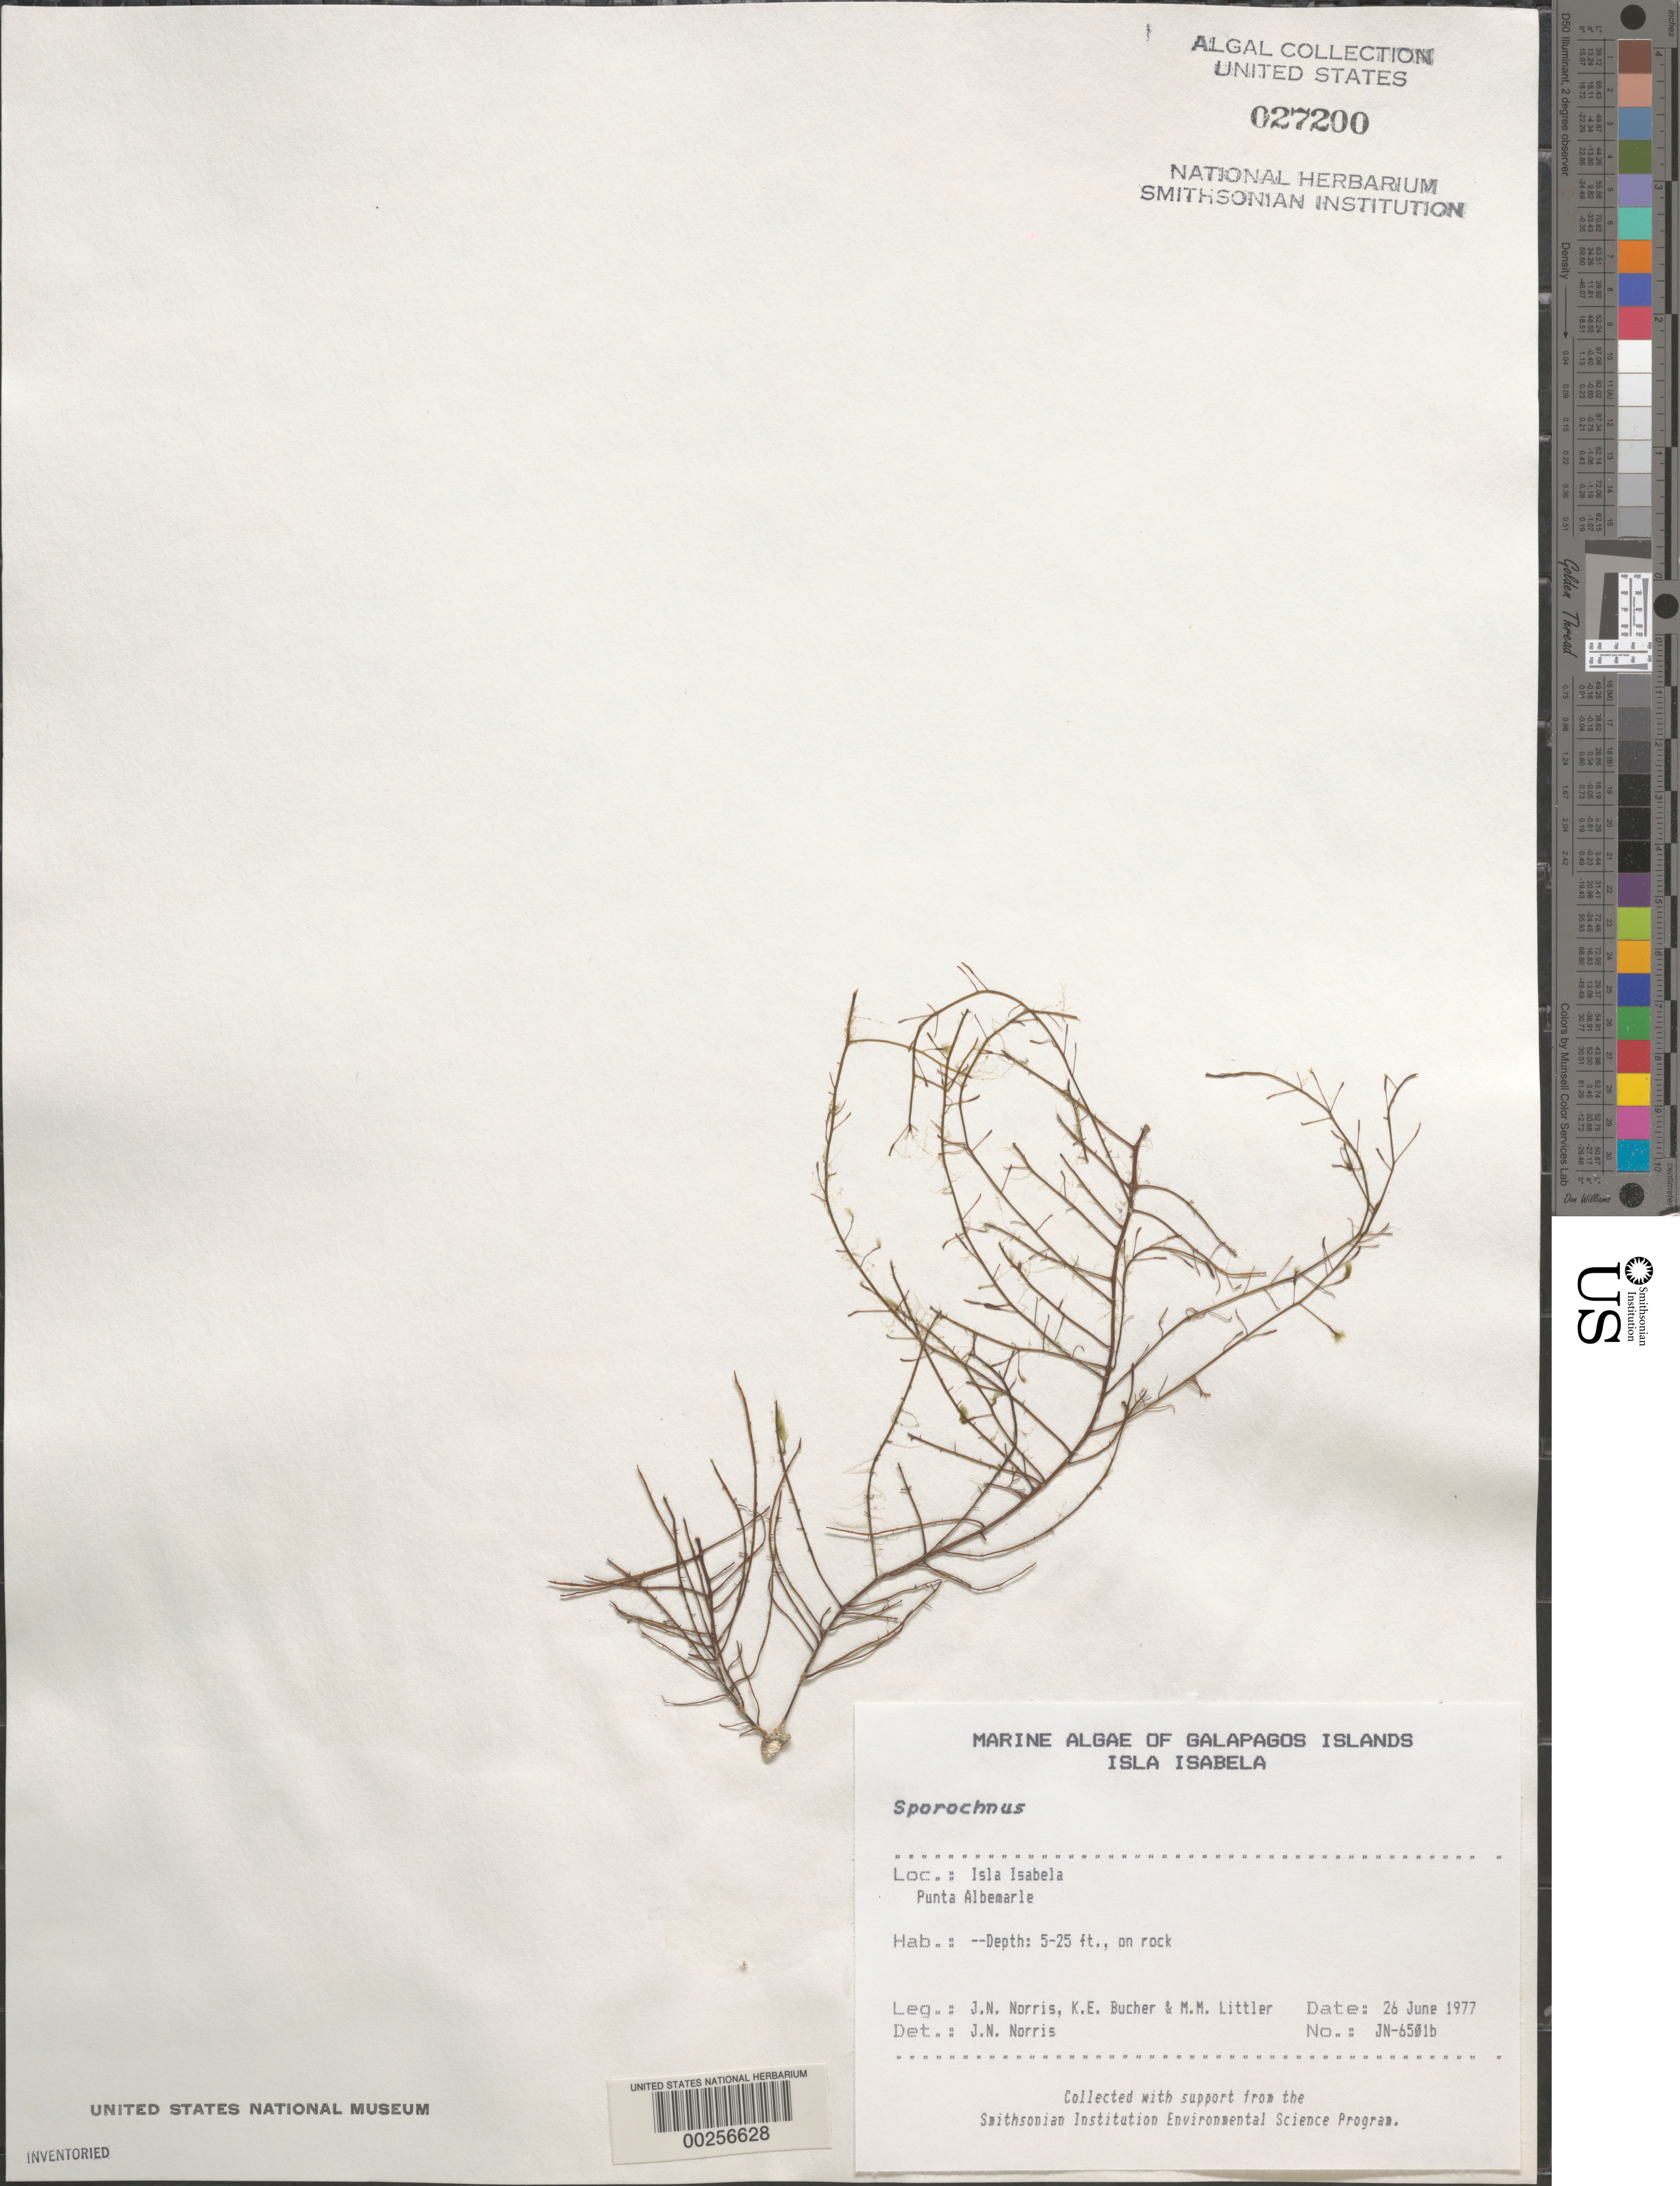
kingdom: Chromista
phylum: Ochrophyta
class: Phaeophyceae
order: Sporochnales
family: Sporochnaceae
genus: Sporochnus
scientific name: Sporochnus sp.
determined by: Norris, James N.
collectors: J. N. Norris, K. E. Bucher & M. M. Littler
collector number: JN-6501b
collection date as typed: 26 Jun 1977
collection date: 1977-06-26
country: Ecuador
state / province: Colón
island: Isabela [Albemarle]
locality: Punta Albemarle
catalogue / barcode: US 27200